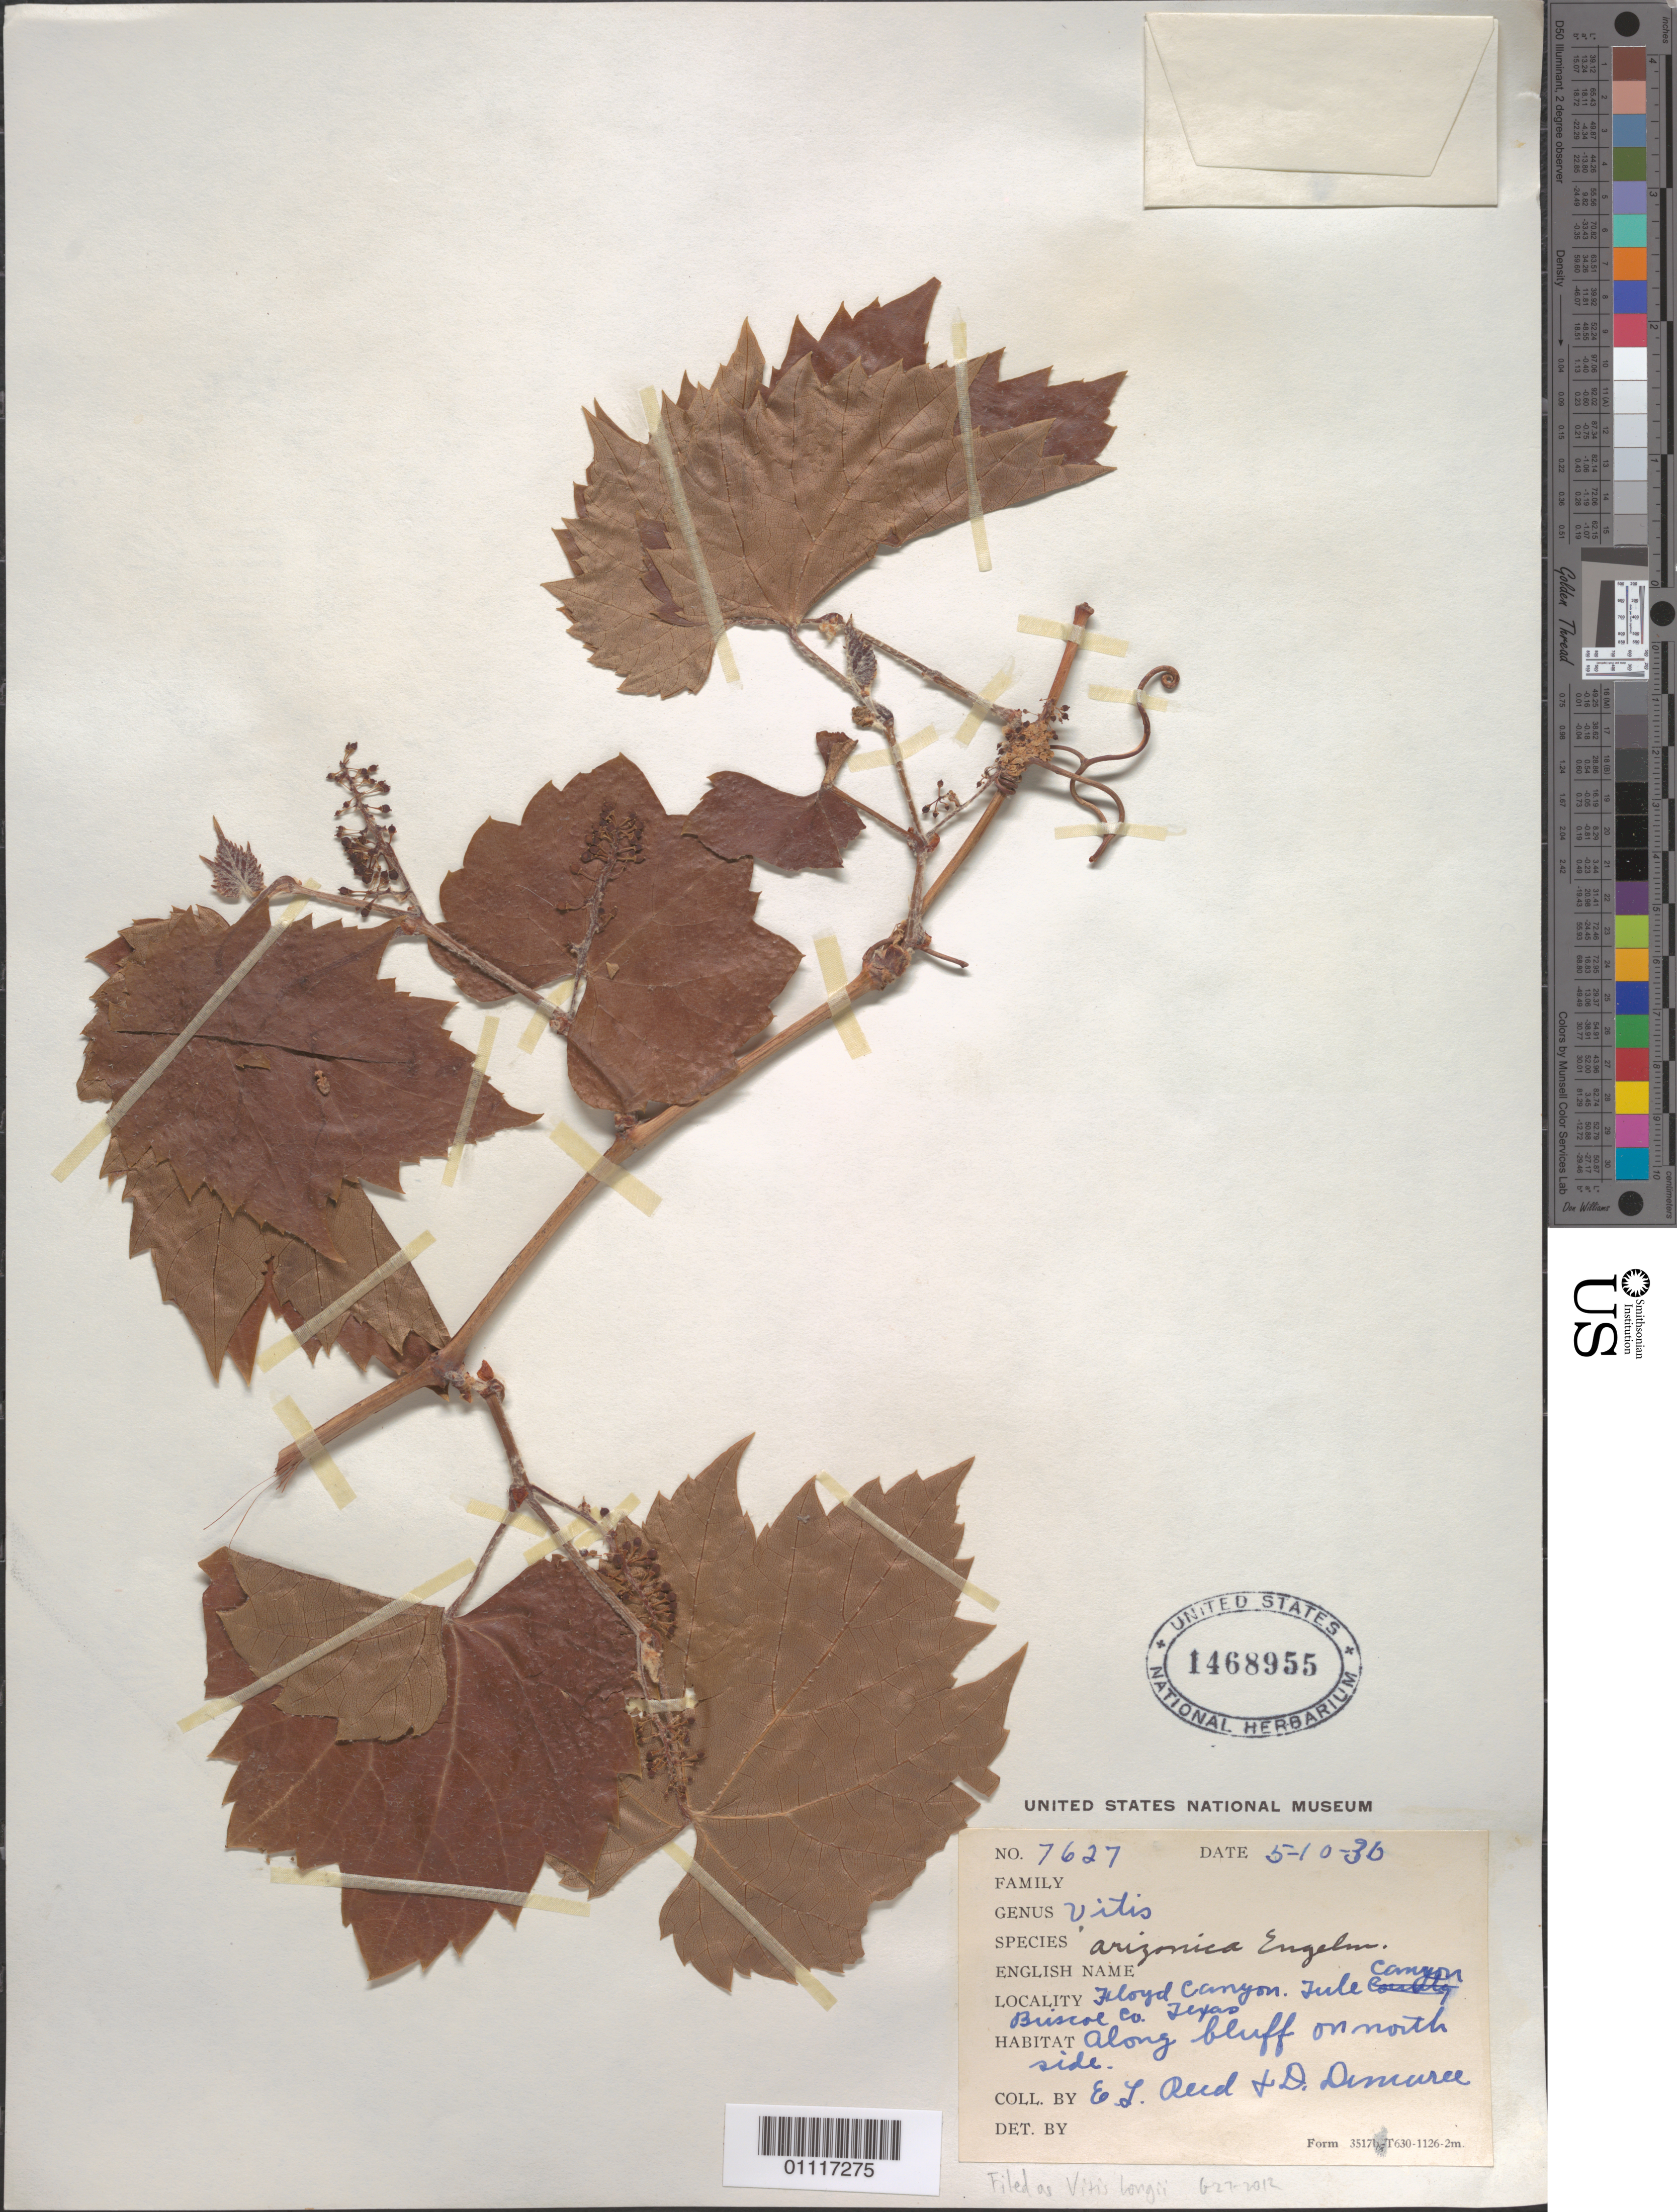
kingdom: Plantae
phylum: Tracheophyta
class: Magnoliopsida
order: Vitales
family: Vitaceae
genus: Vitis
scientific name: Vitis longii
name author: W.R. Prince & Prince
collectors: E. Reed & D. Demaree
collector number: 7627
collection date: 1930-10-05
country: United States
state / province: Texas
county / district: Briscoe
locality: Hloyd Canyon, Jul Canyon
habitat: along bluff on north side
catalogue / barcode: US 1468955